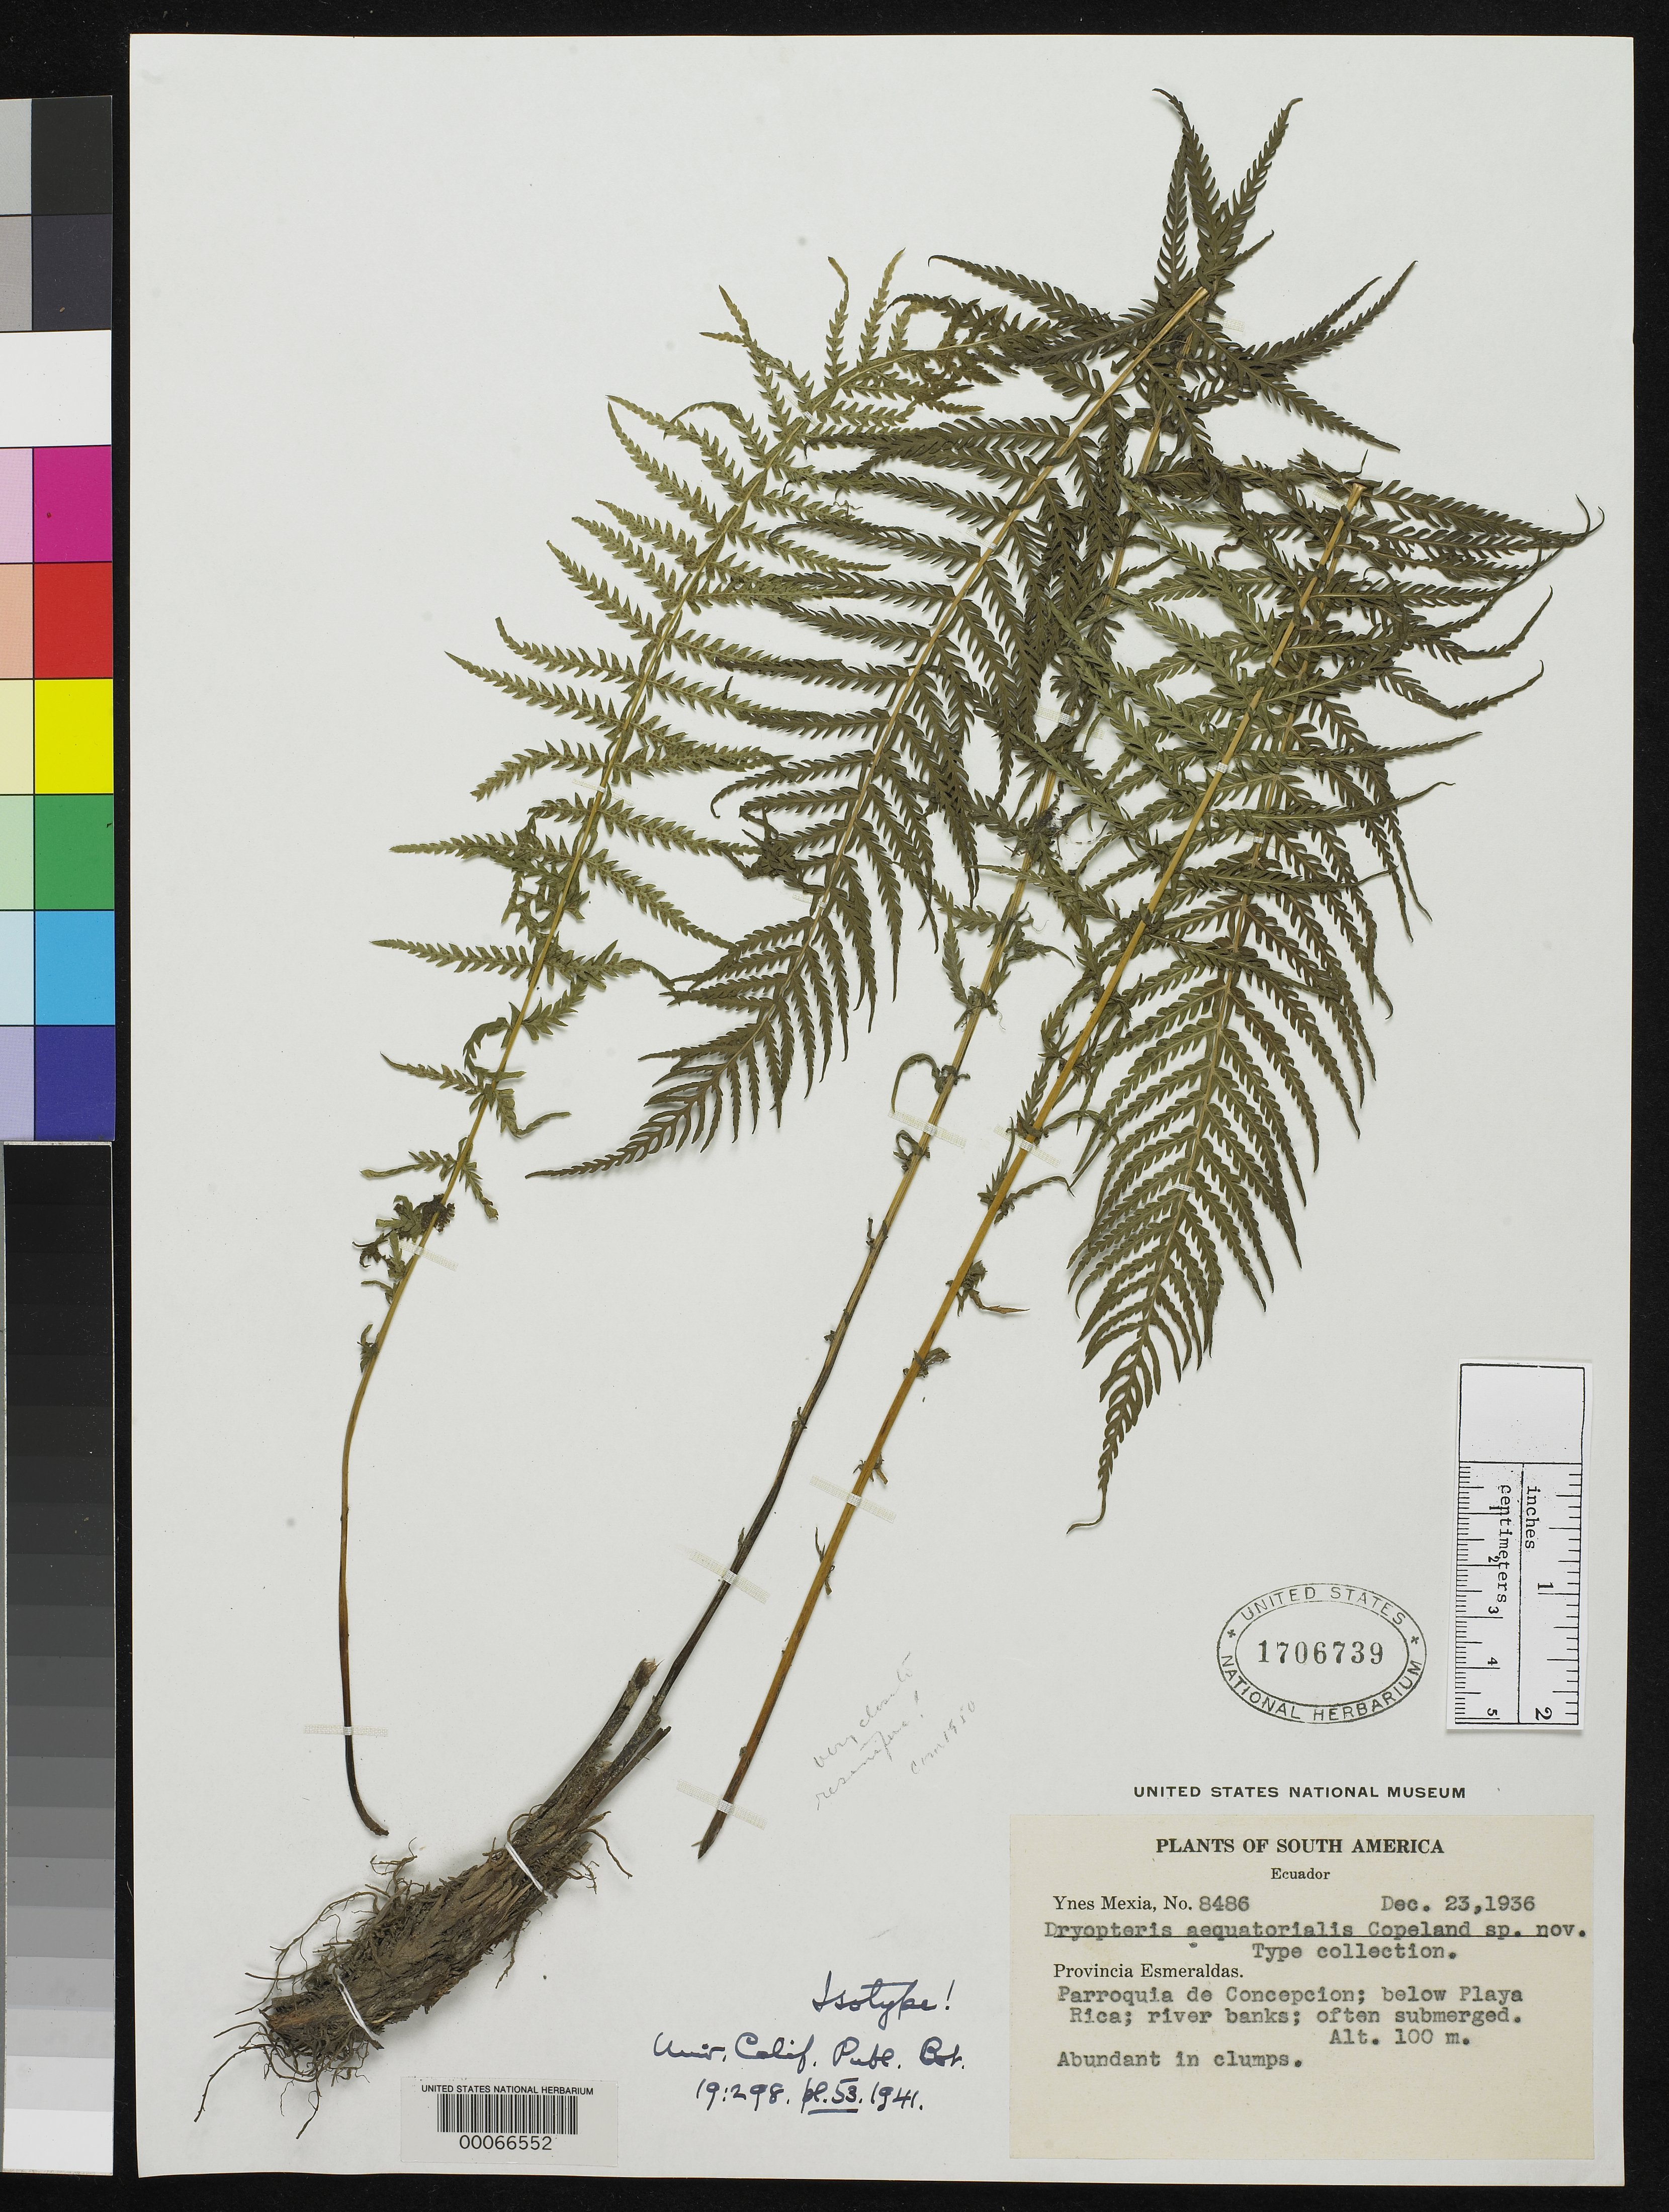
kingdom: Plantae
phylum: Tracheophyta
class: Polypodiopsida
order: Polypodiales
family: Dryopteridaceae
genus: Dryopteris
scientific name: Dryopteris aequatorialis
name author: Copel.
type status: Type Collection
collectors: Y. Mexia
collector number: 8486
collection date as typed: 23 Dec 1936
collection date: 1936-12-23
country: Ecuador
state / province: Esmeraldas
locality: Parroquia de Concepcion, below Playa Rica, River banks.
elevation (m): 100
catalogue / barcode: US 1706739